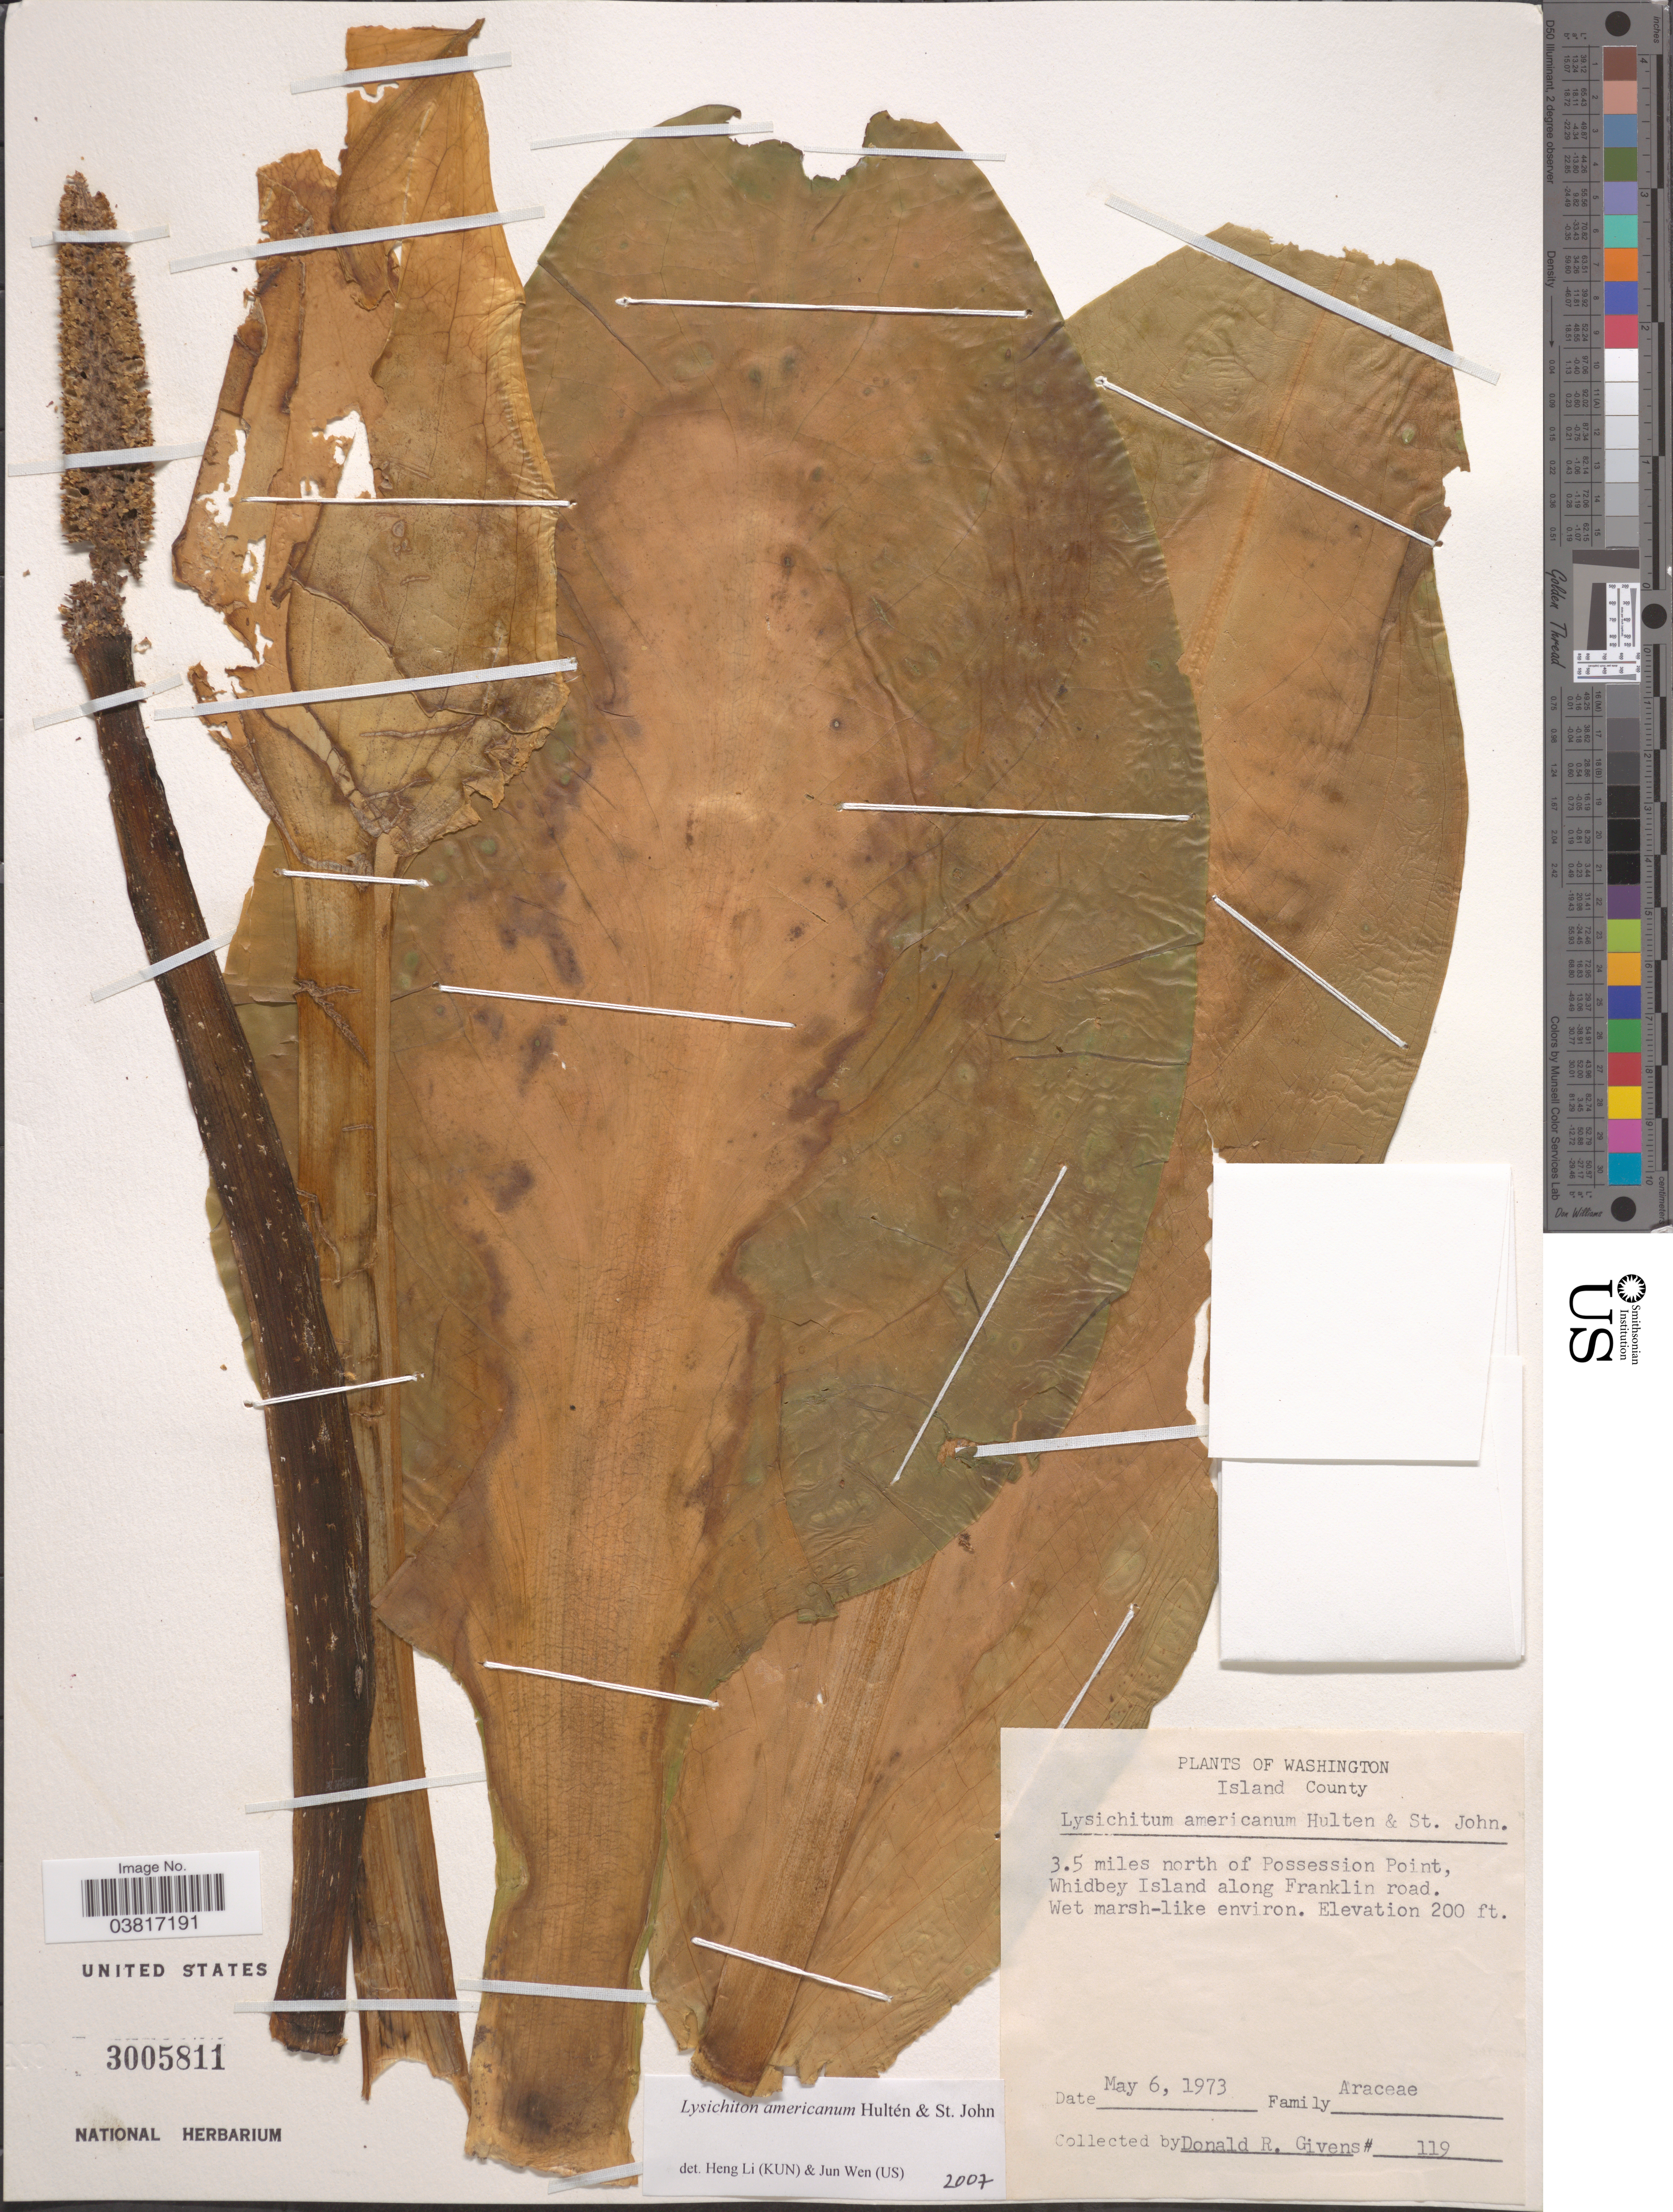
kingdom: Plantae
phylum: Tracheophyta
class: Liliopsida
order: Alismatales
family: Araceae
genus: Lysichiton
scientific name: Lysichiton americanus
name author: Hultén & H. St. John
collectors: D. Givens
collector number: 119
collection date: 1973-05-06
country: United States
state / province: Washington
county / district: Island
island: Whidbey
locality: Island County. 3.5 miles north of Possession Point, Whidbey Island along Franklin road. Wet marsh-like environ.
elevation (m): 61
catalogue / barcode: US 3005811